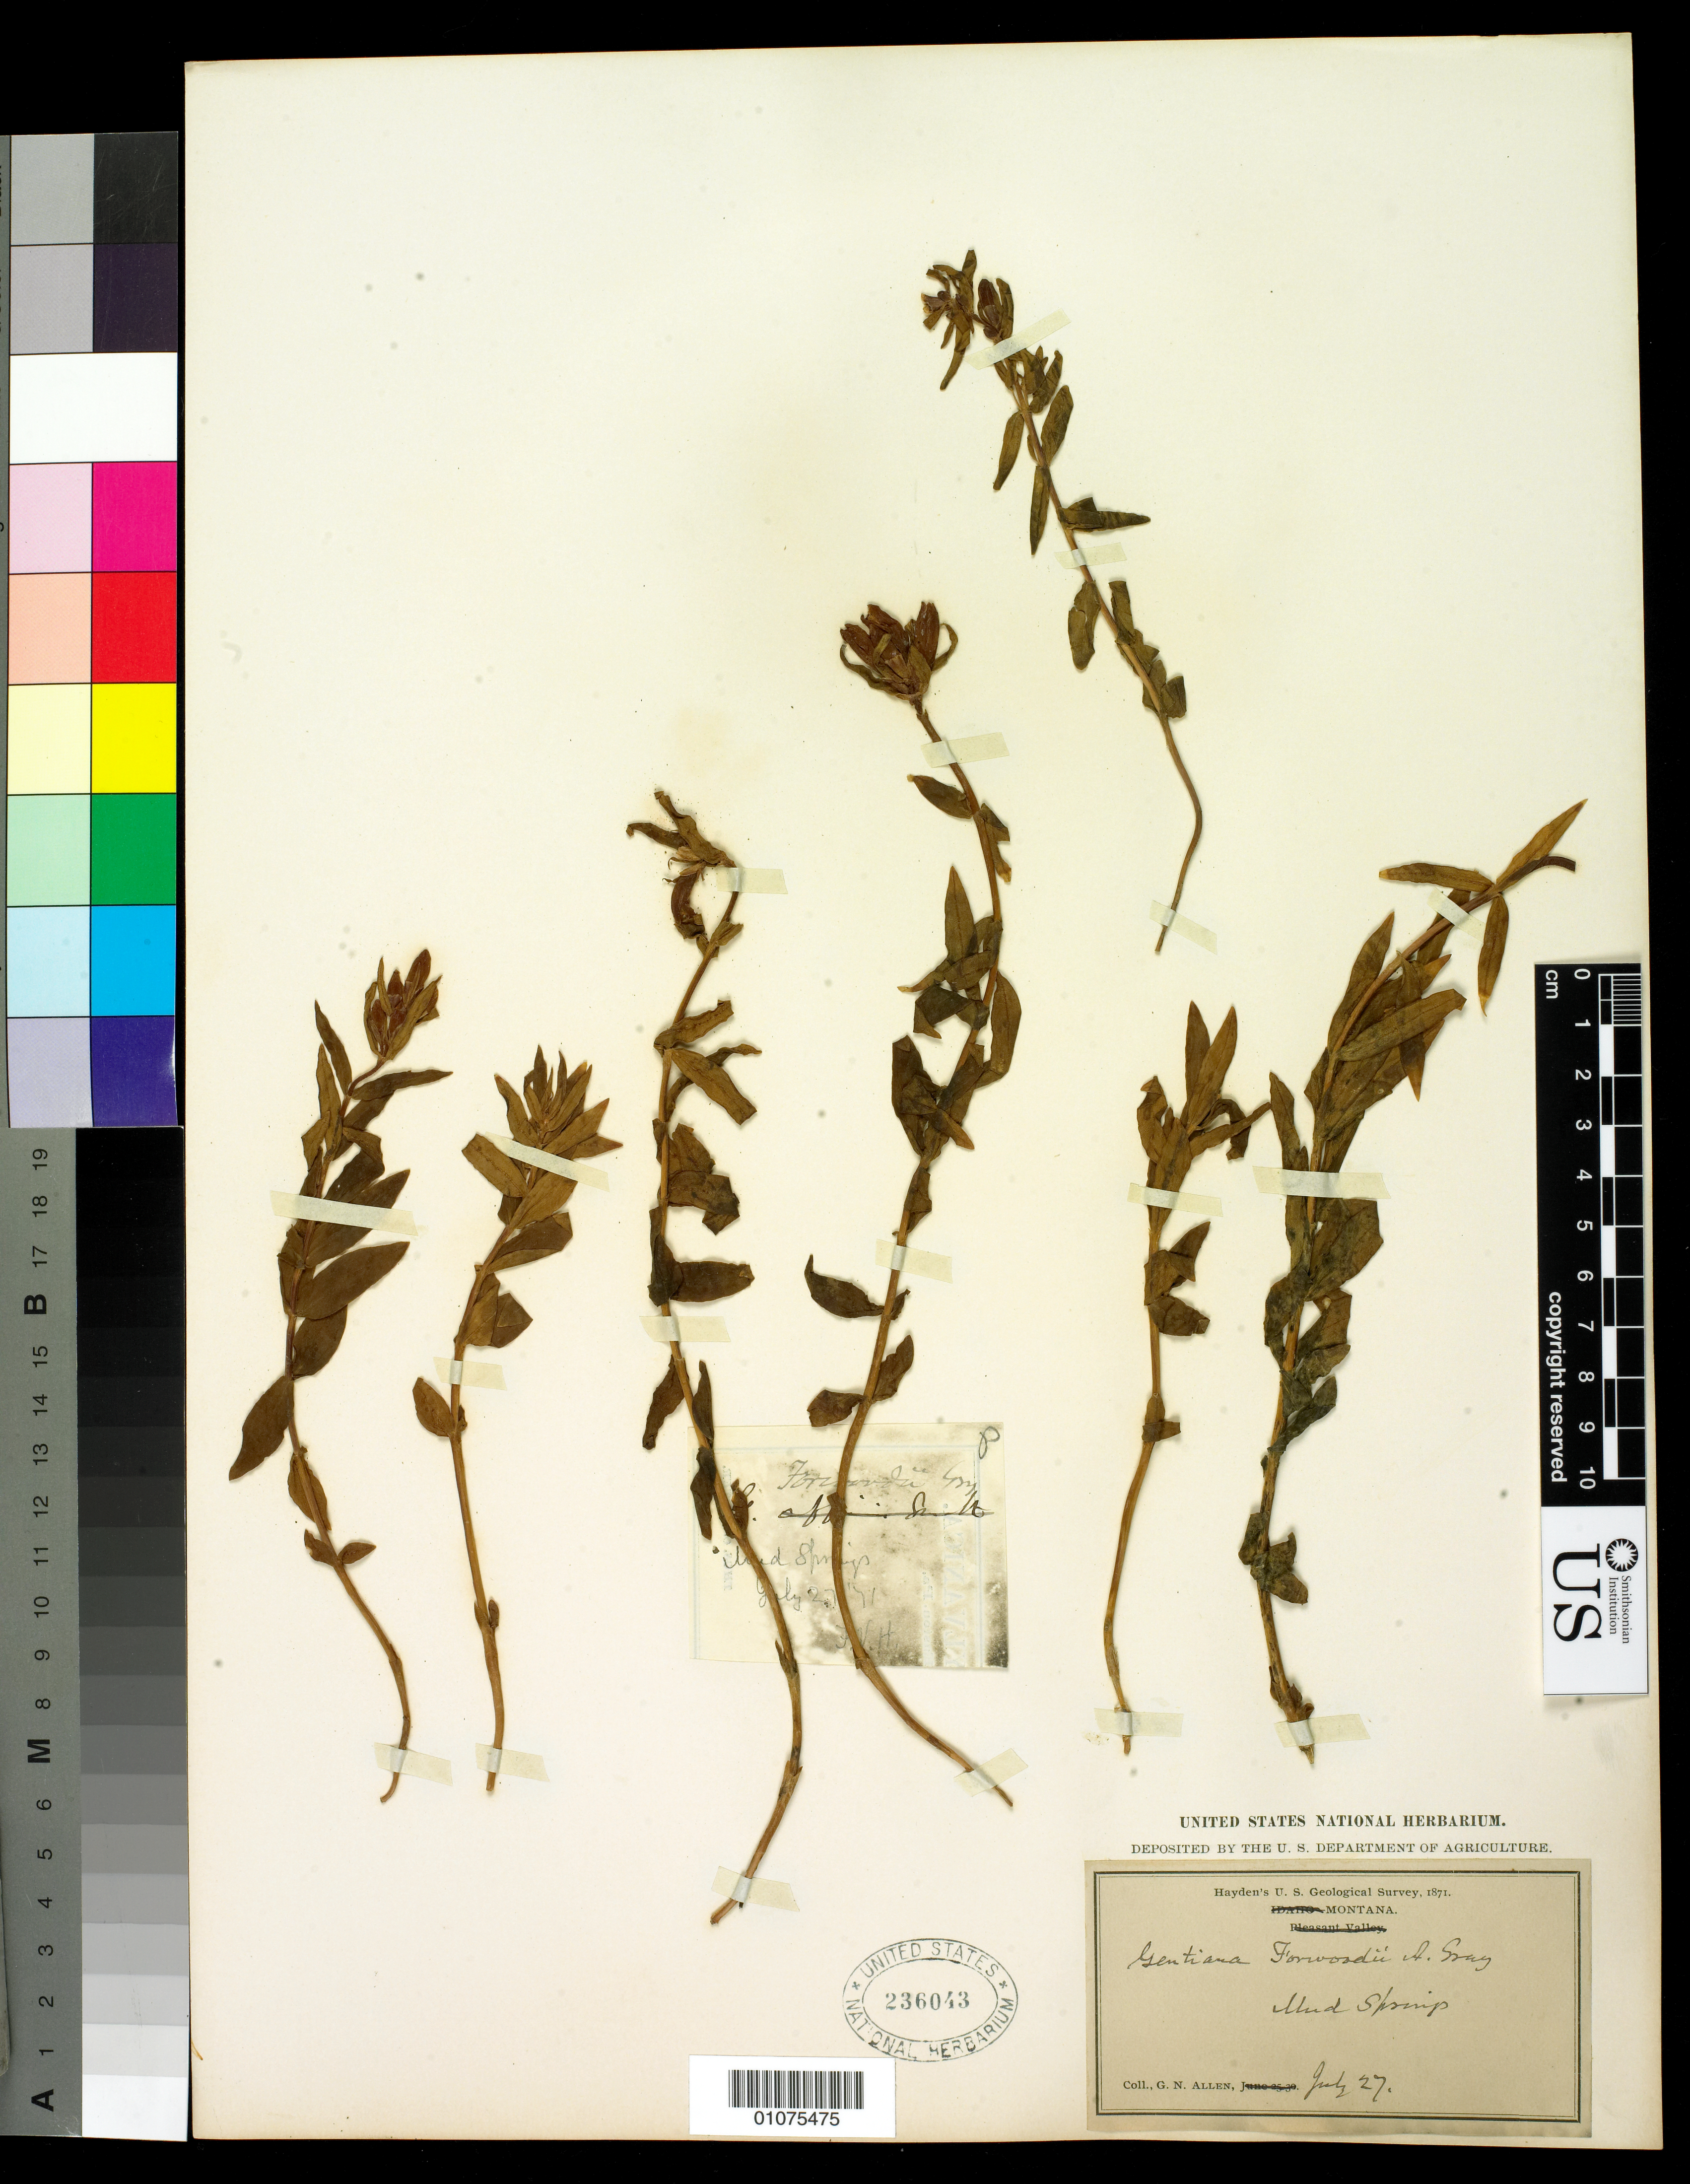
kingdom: Plantae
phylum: Tracheophyta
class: Magnoliopsida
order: Gentianales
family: Gentianaceae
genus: Gentiana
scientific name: Gentiana forwoodii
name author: A. Gray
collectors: G. Allen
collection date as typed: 27 Jul 1871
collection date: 1871-07-27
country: United States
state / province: Montana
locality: Mud Springs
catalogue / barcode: US 236043